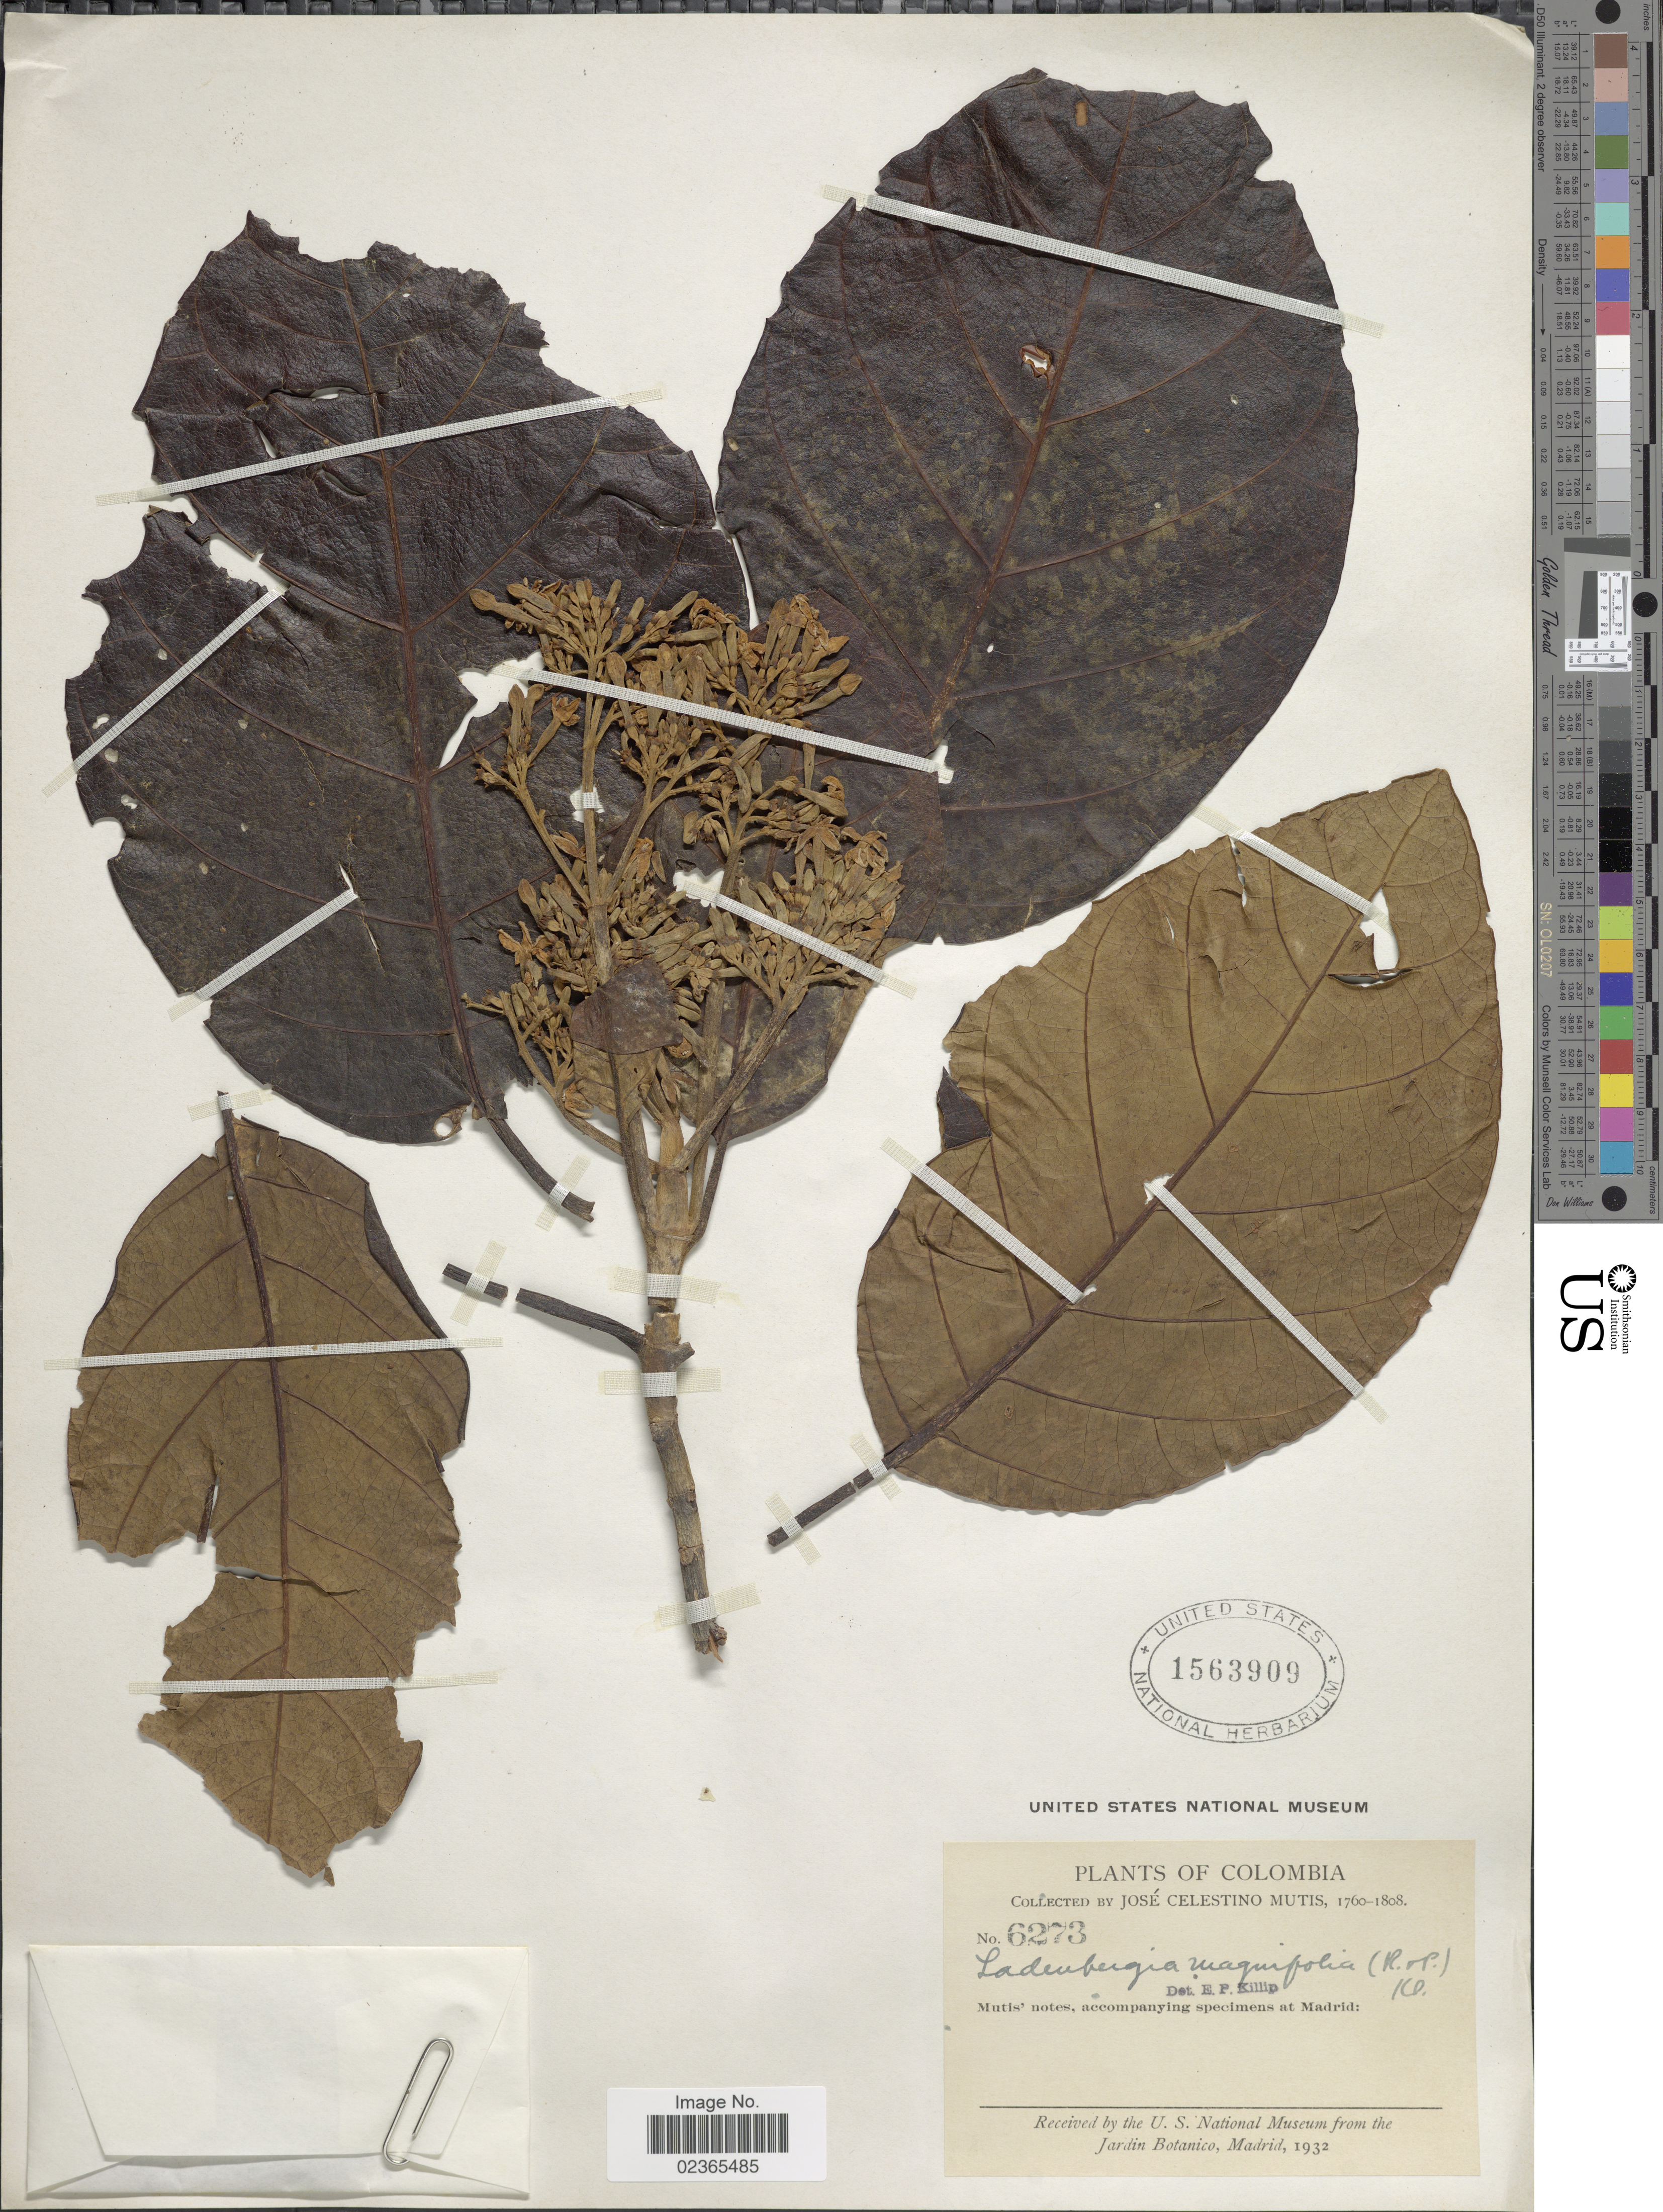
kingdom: Plantae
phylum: Tracheophyta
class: Magnoliopsida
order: Gentianales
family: Rubiaceae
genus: Cascarilla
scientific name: Cascarilla oblongifolia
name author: (Humb. ex Mutis) Wedd.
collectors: J. C. B. Mutis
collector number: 6273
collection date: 1760/1808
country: Colombia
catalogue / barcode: US 1563909